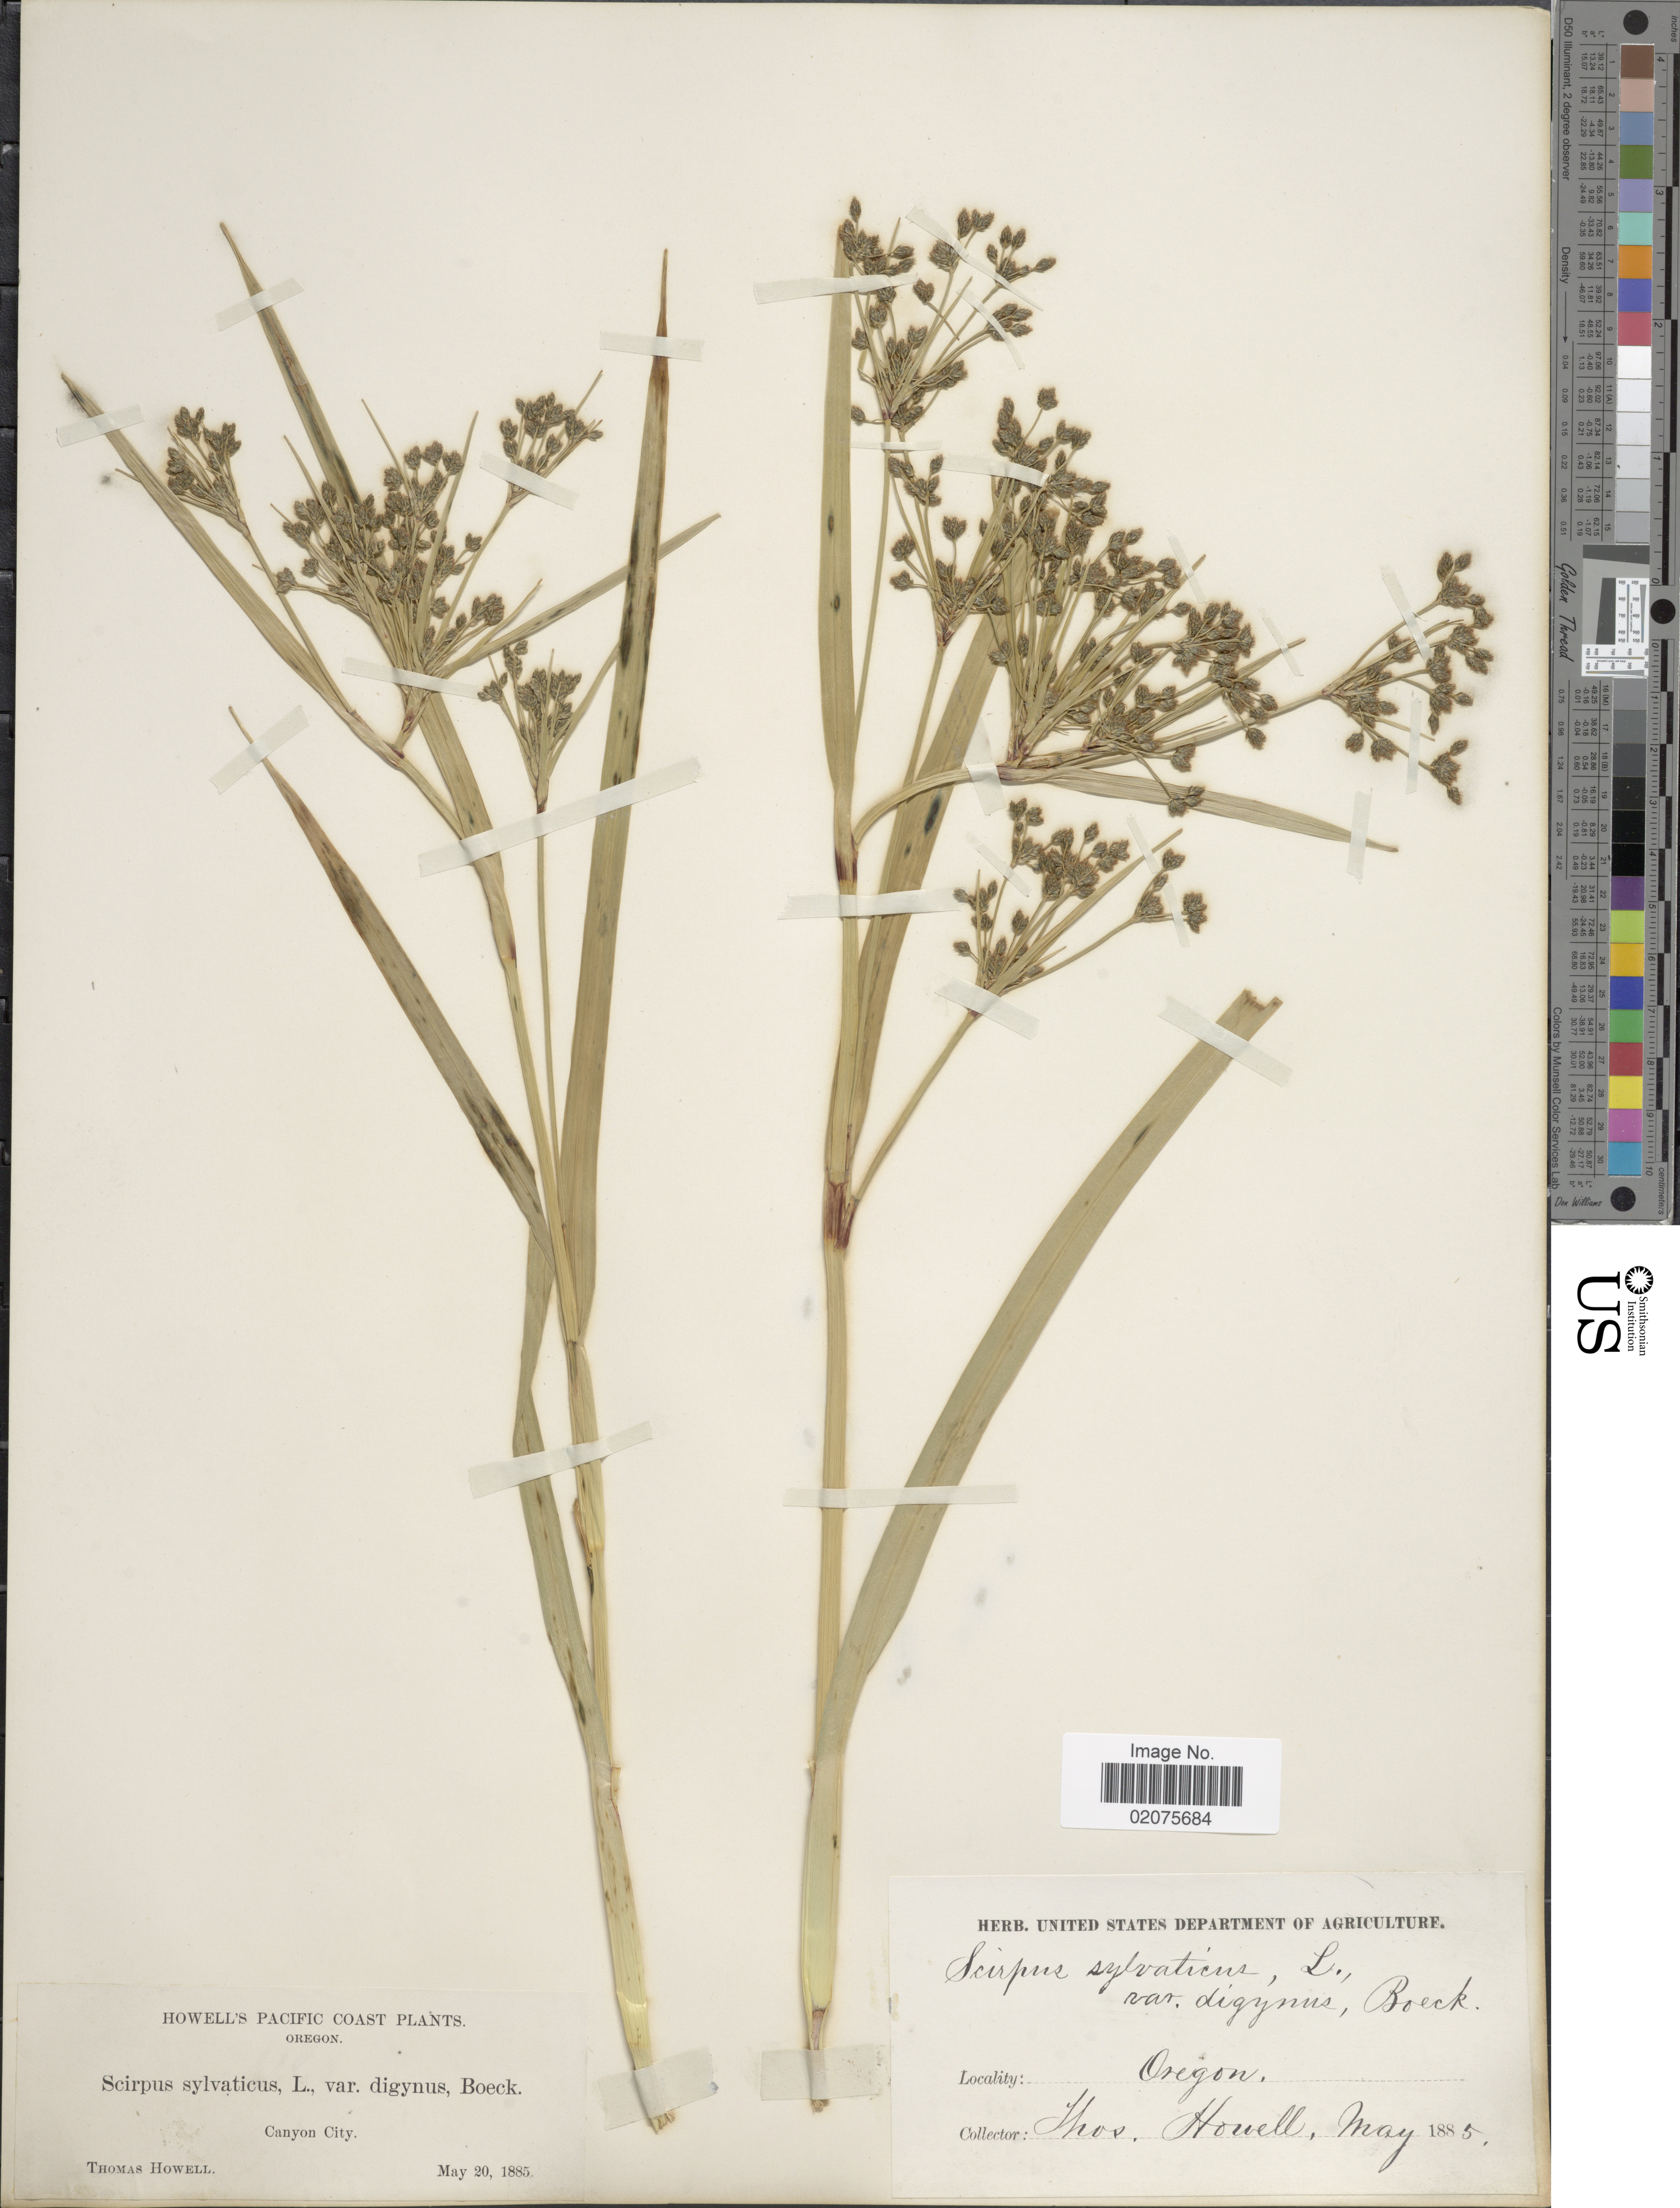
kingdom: Plantae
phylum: Tracheophyta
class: Liliopsida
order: Poales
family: Cyperaceae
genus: Scirpus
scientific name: Scirpus microcarpus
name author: J. Presl & C. Presl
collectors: T. Howell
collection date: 1885-05-20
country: United States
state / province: Oregon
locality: Pacific Coast. Canyon City